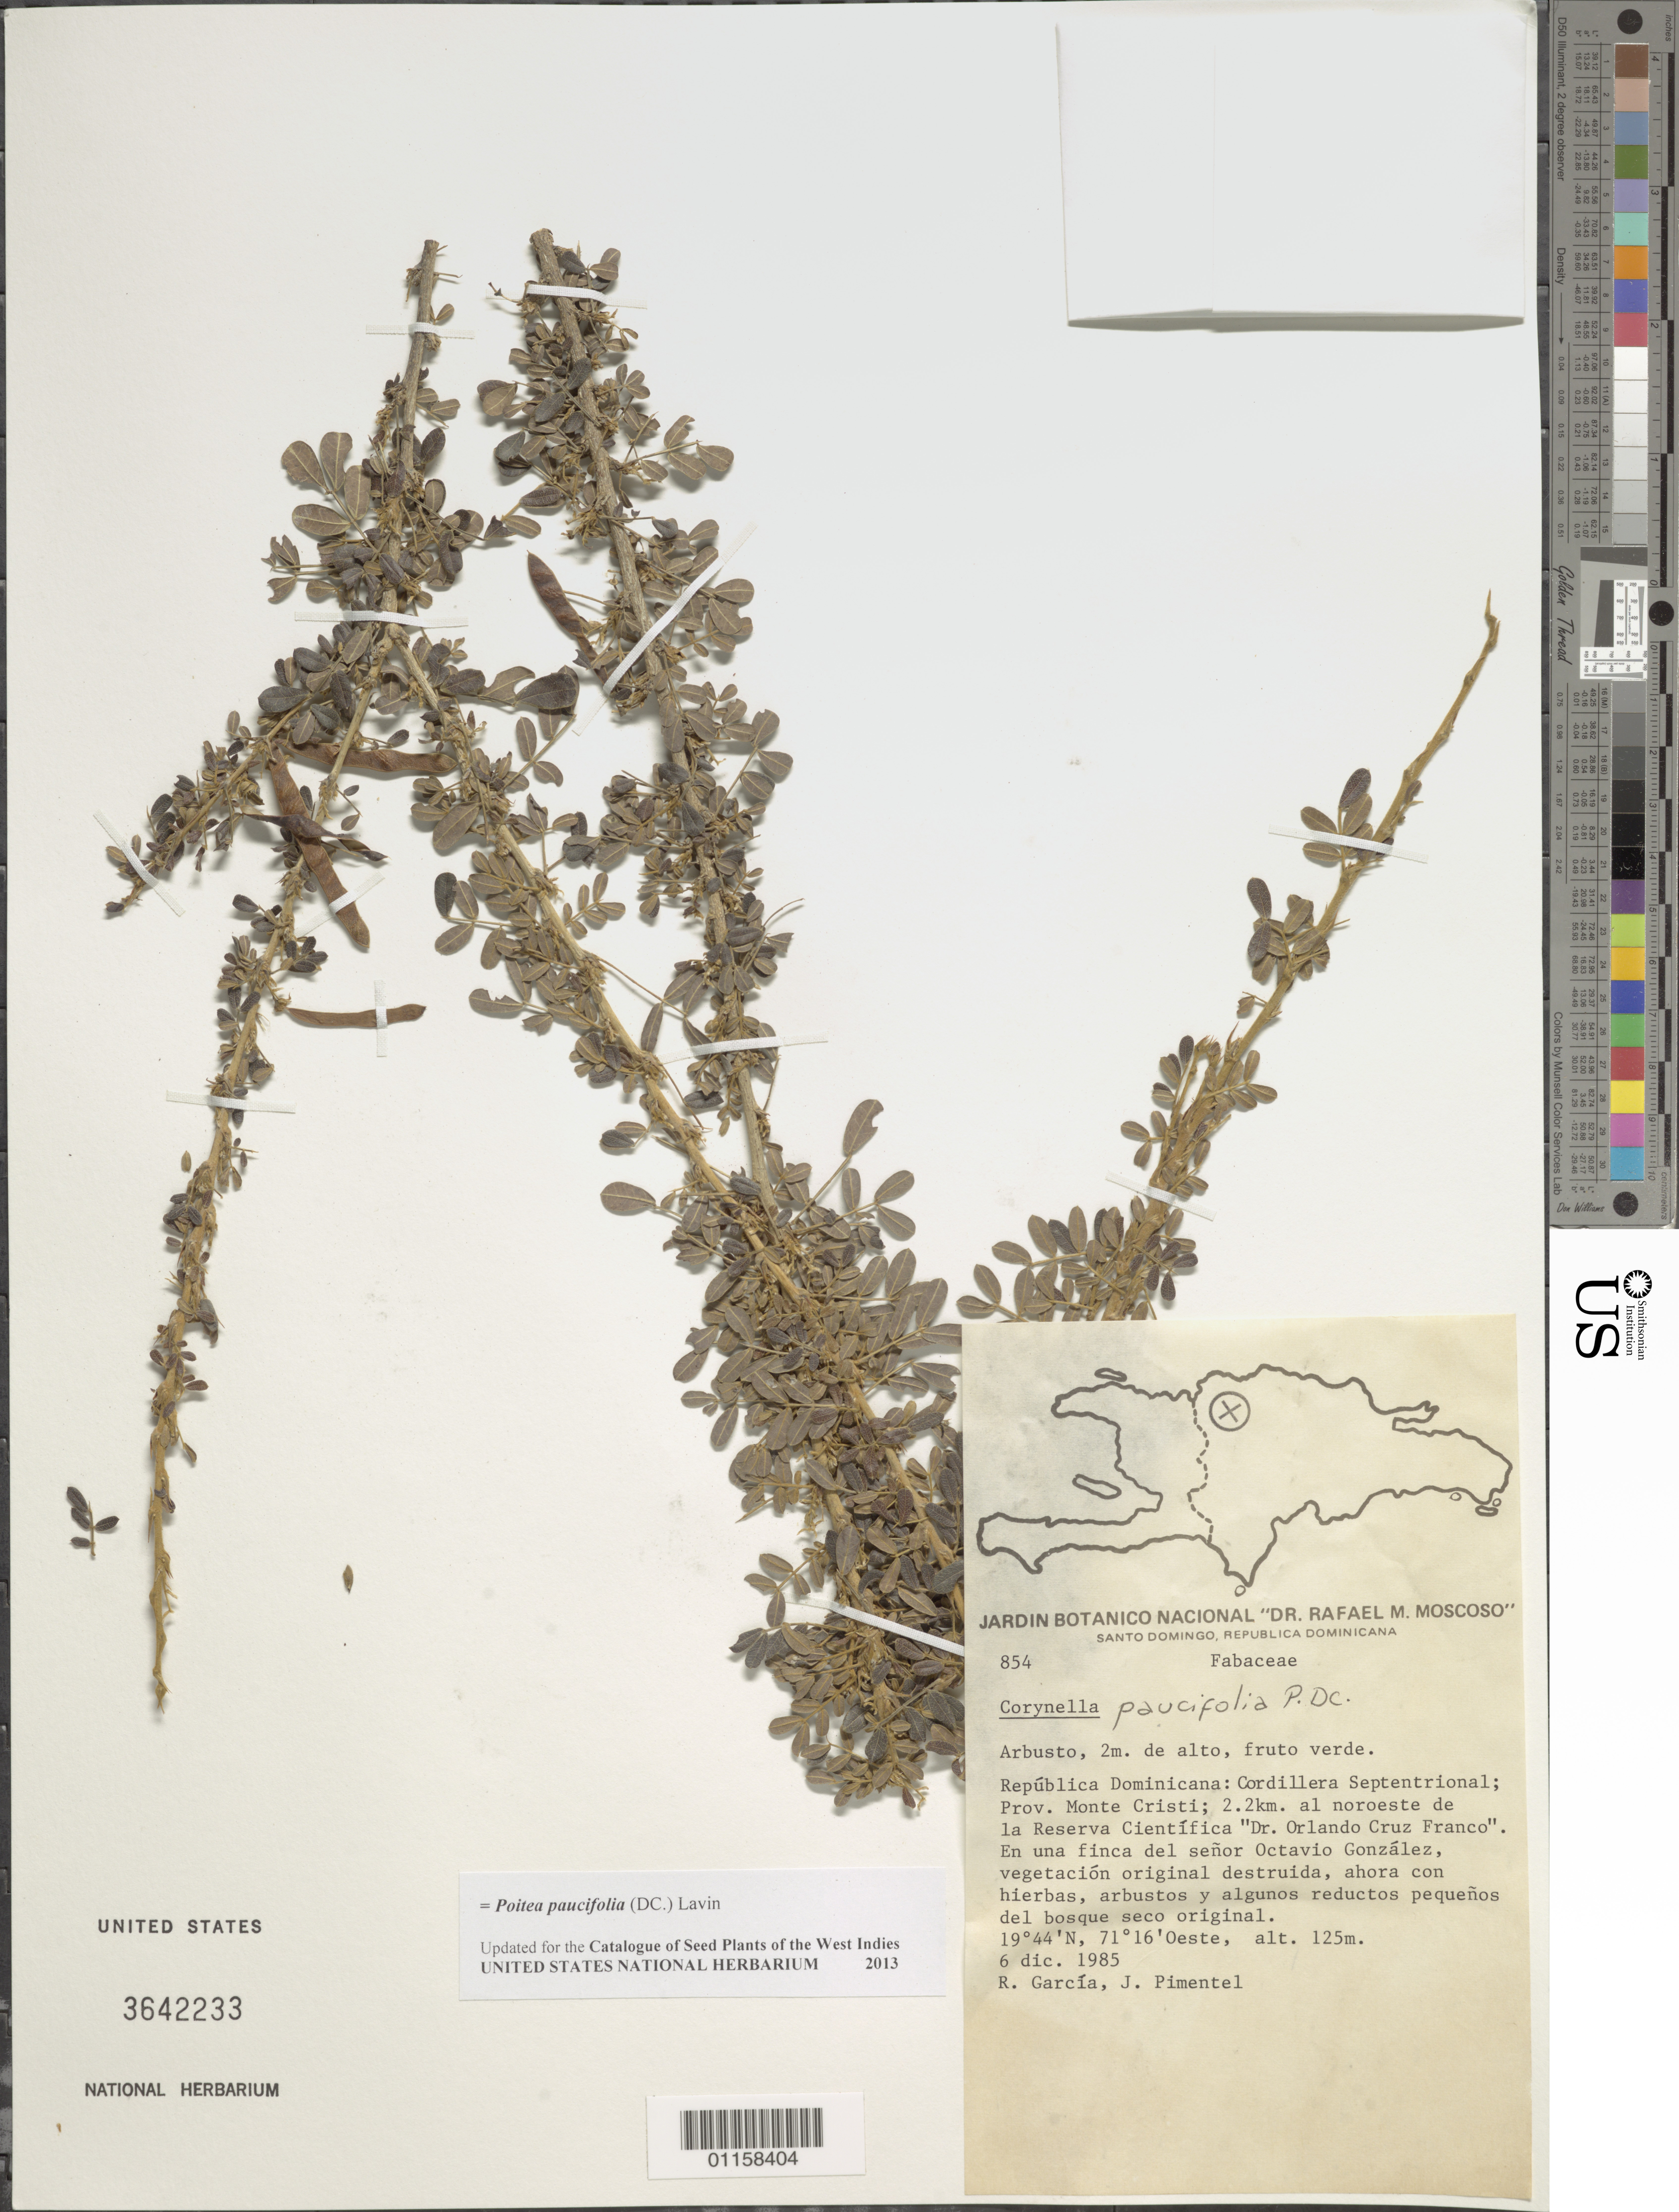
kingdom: Plantae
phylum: Tracheophyta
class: Magnoliopsida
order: Fabales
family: Fabaceae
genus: Poitea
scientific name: Poitea paucifolia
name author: (DC.) Lavin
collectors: R. García & J. Pimentel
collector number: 854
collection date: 1985-12-06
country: Dominican Republic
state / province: Monte Cristi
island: Hispaniola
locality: Cordillera Septentrional, 2.2 km al noroeste de la Reserva Científica "Dr. Orlando Cruz Franco"; en una finca del señor Octavio González.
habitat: Vegetación original destruida, ahora con hierbas, arbustos y algunos reductos pequeños del bosque seco original.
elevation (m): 125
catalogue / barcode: US 3642233